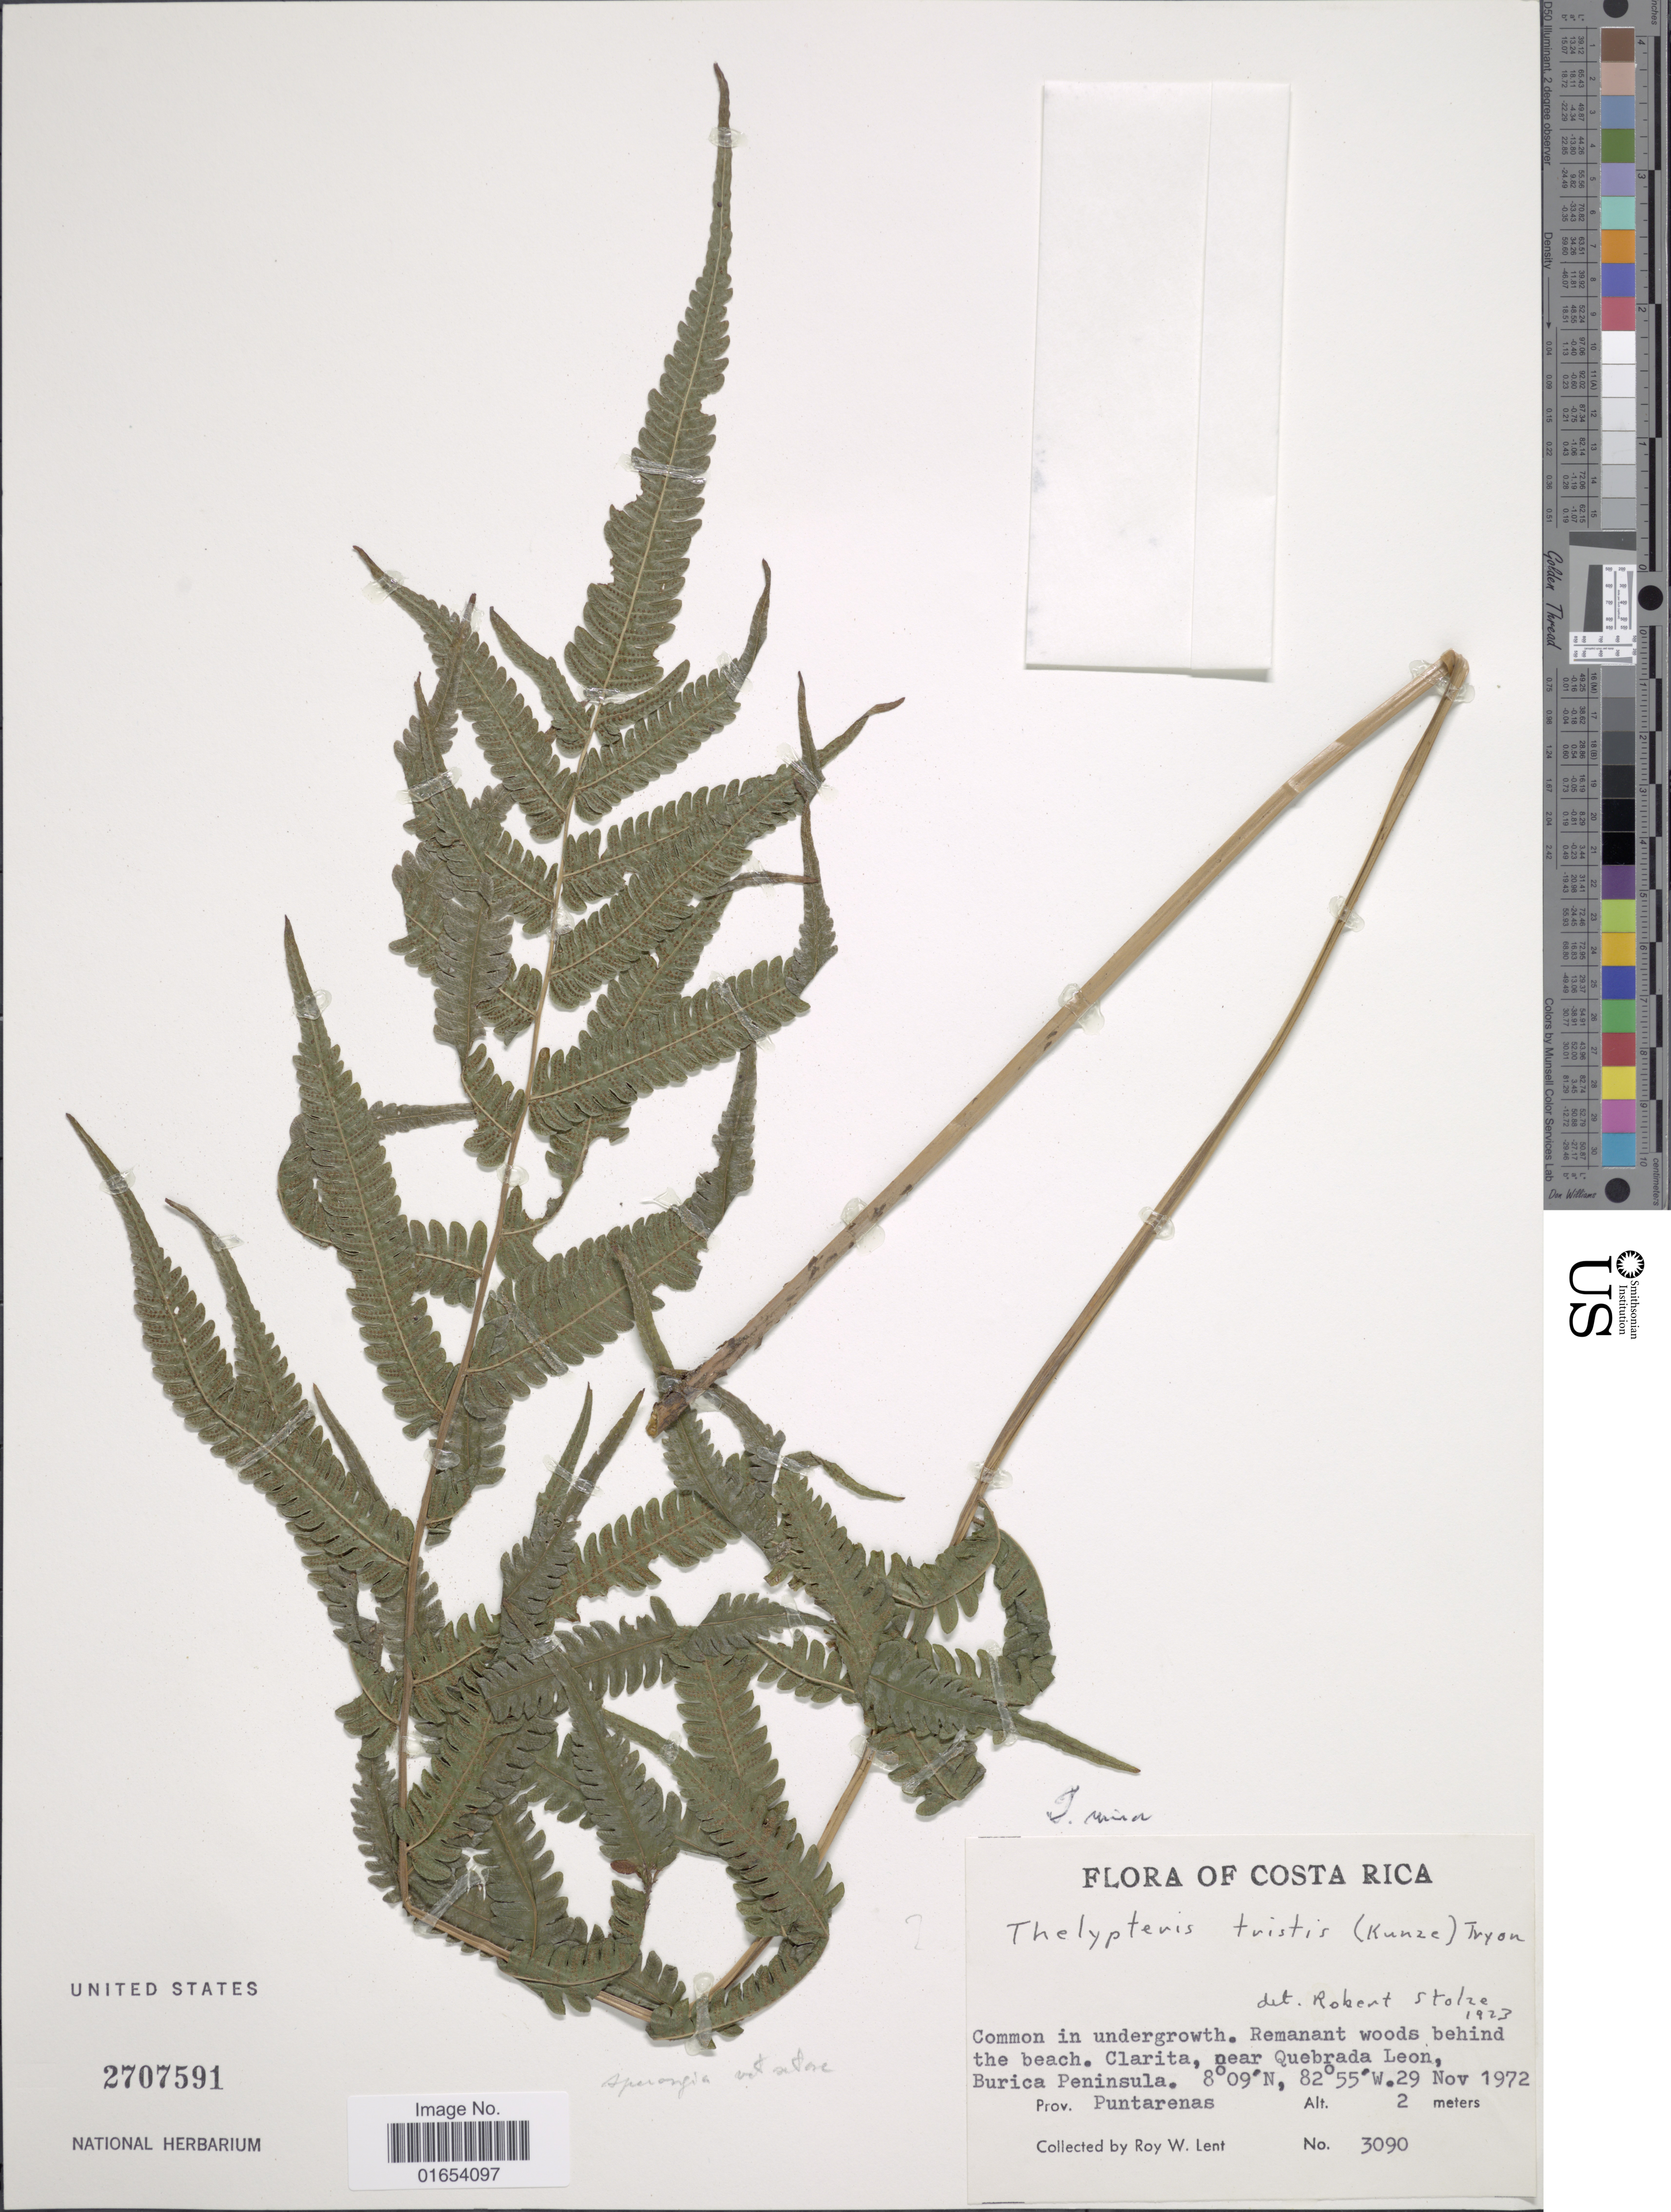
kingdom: Plantae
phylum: Tracheophyta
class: Polypodiopsida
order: Polypodiales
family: Thelypteridaceae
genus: Goniopteris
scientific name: Goniopteris minor (C. Chr.) comb. nov., ined 2015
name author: (C. Chr.)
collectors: R. W. Lent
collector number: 3090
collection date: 1972-11-29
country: Costa Rica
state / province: Puntarenas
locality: Costa Rica, Clarita, near Quebrada Leon, Burica Peninsula, Prov. Puntarenas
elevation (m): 2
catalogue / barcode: US 2707591